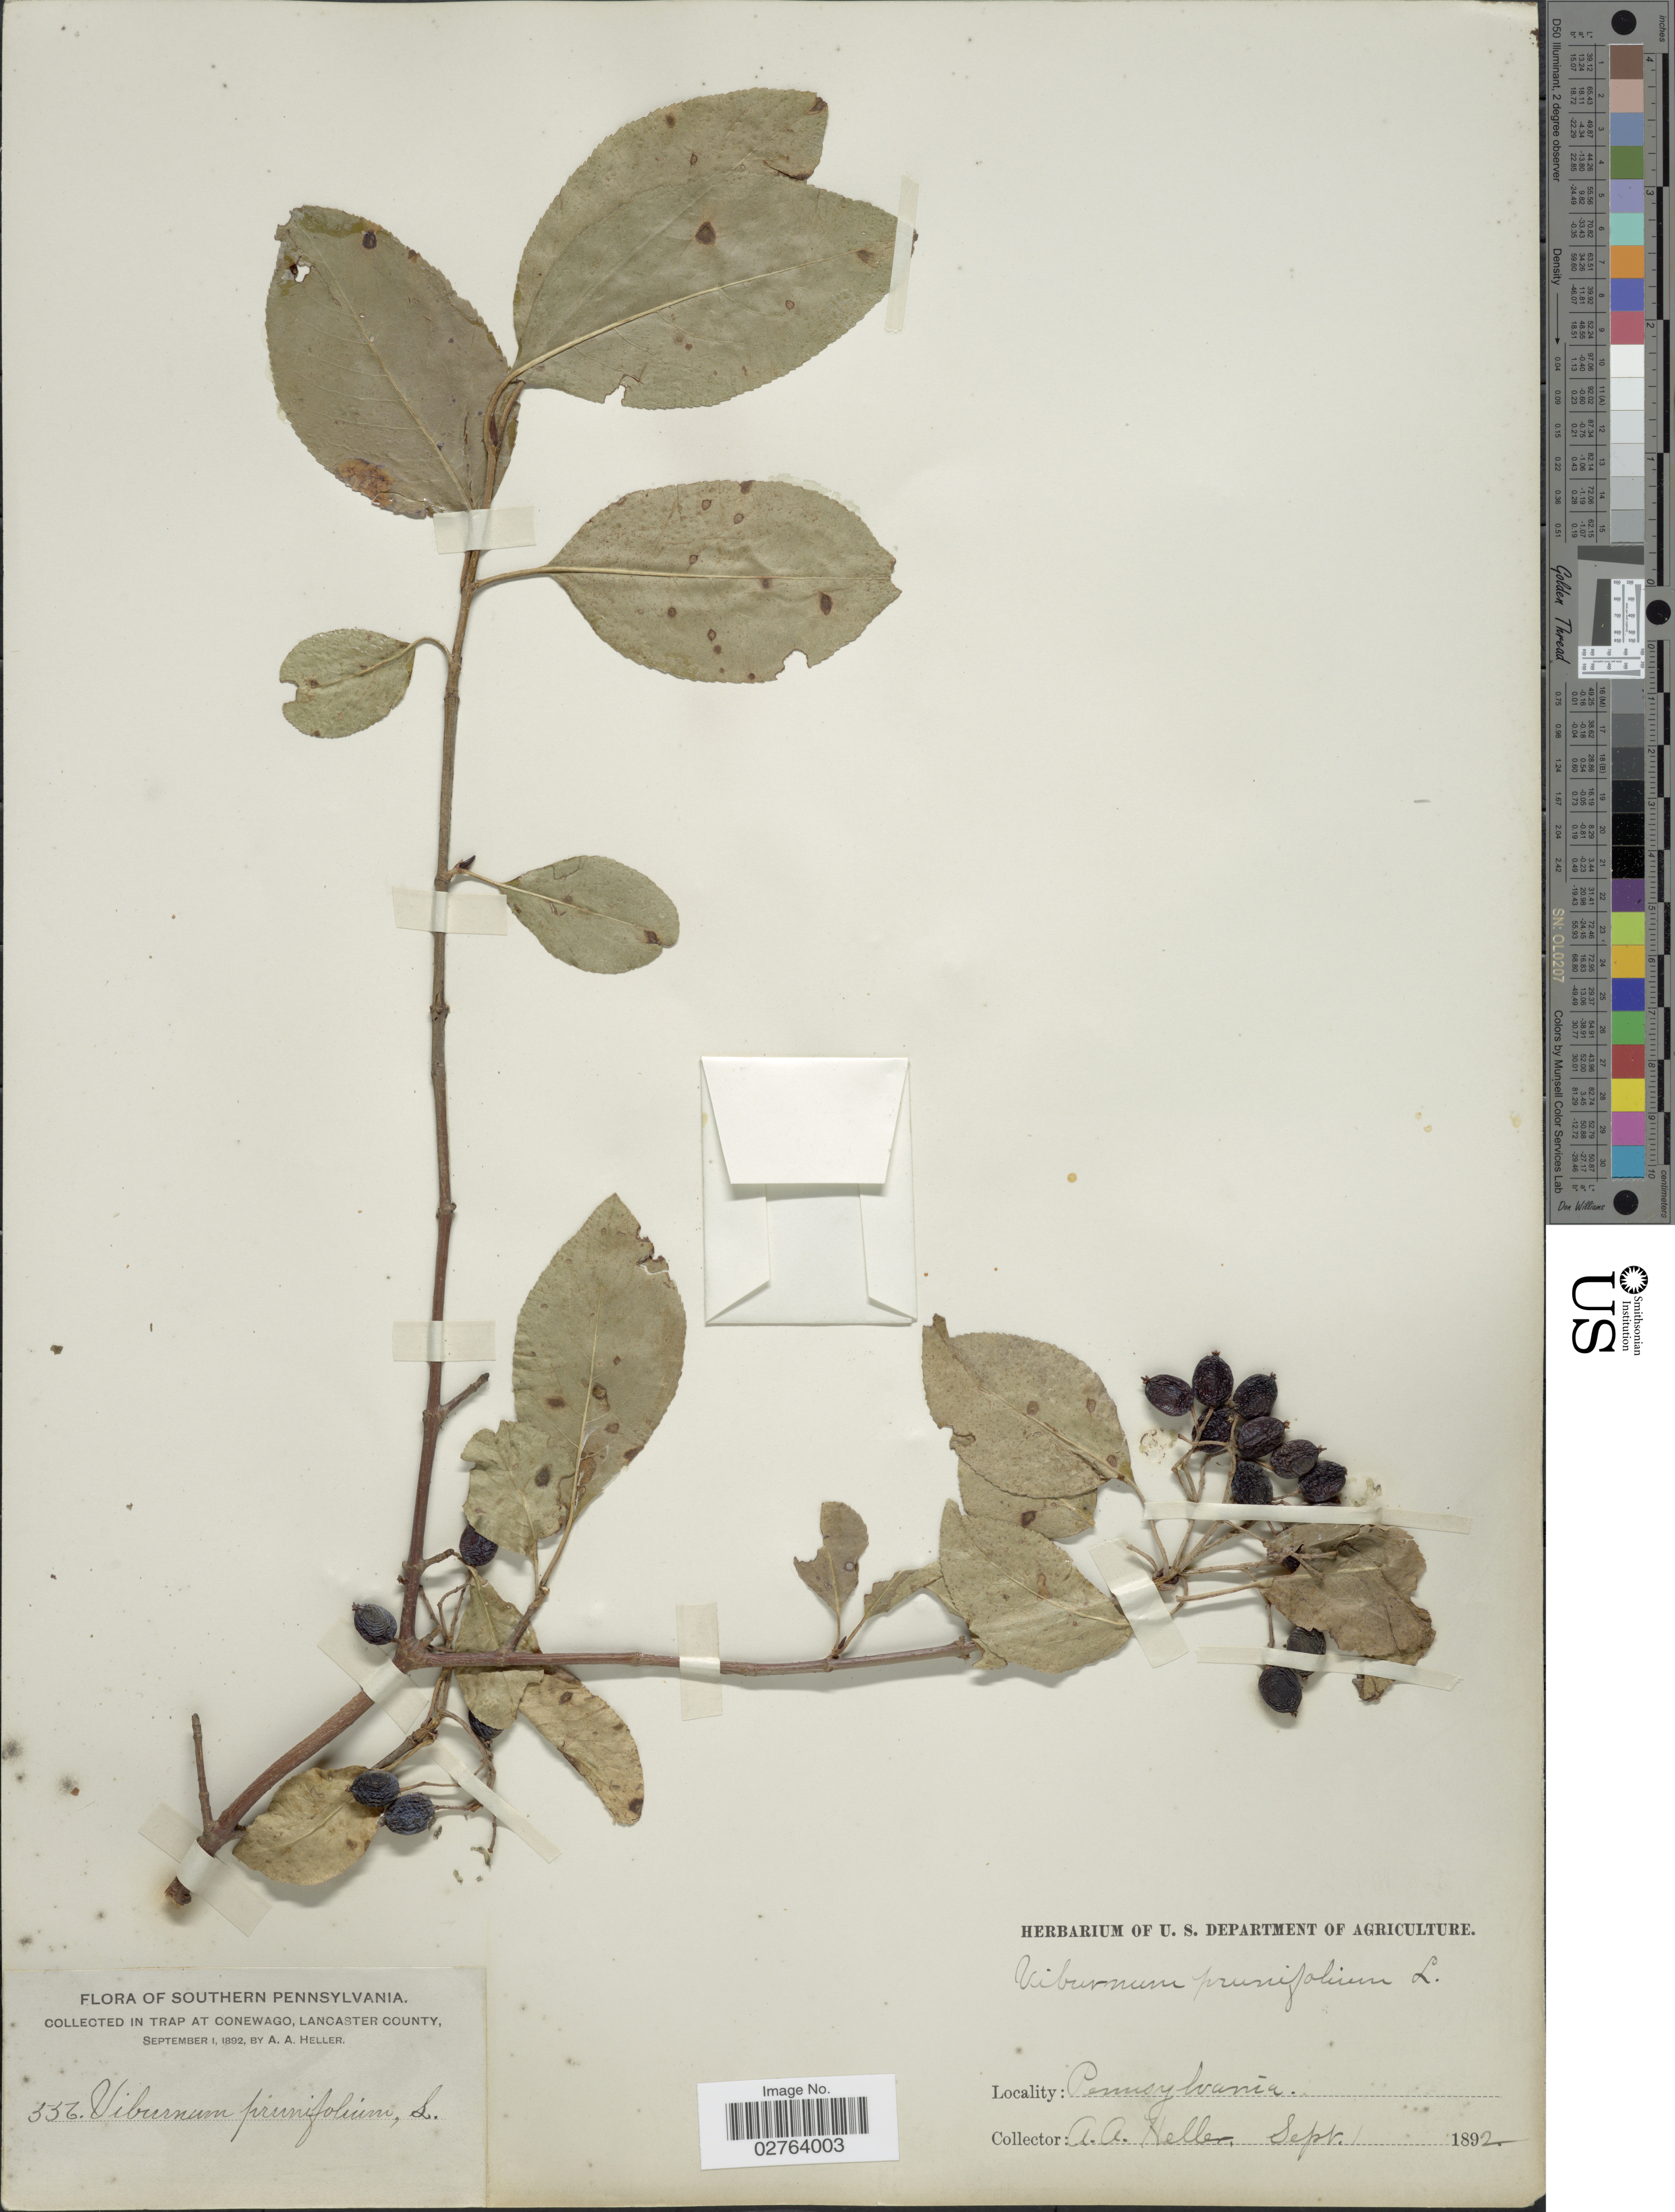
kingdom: Plantae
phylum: Tracheophyta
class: Magnoliopsida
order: Dipsacales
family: Viburnaceae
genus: Viburnum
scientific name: Viburnum prunifolium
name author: L.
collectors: A. A. Heller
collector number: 556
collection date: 1892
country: United States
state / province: Pennsylvania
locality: Southern Pennsylvania. In trap at Conewago, Lancaster County.